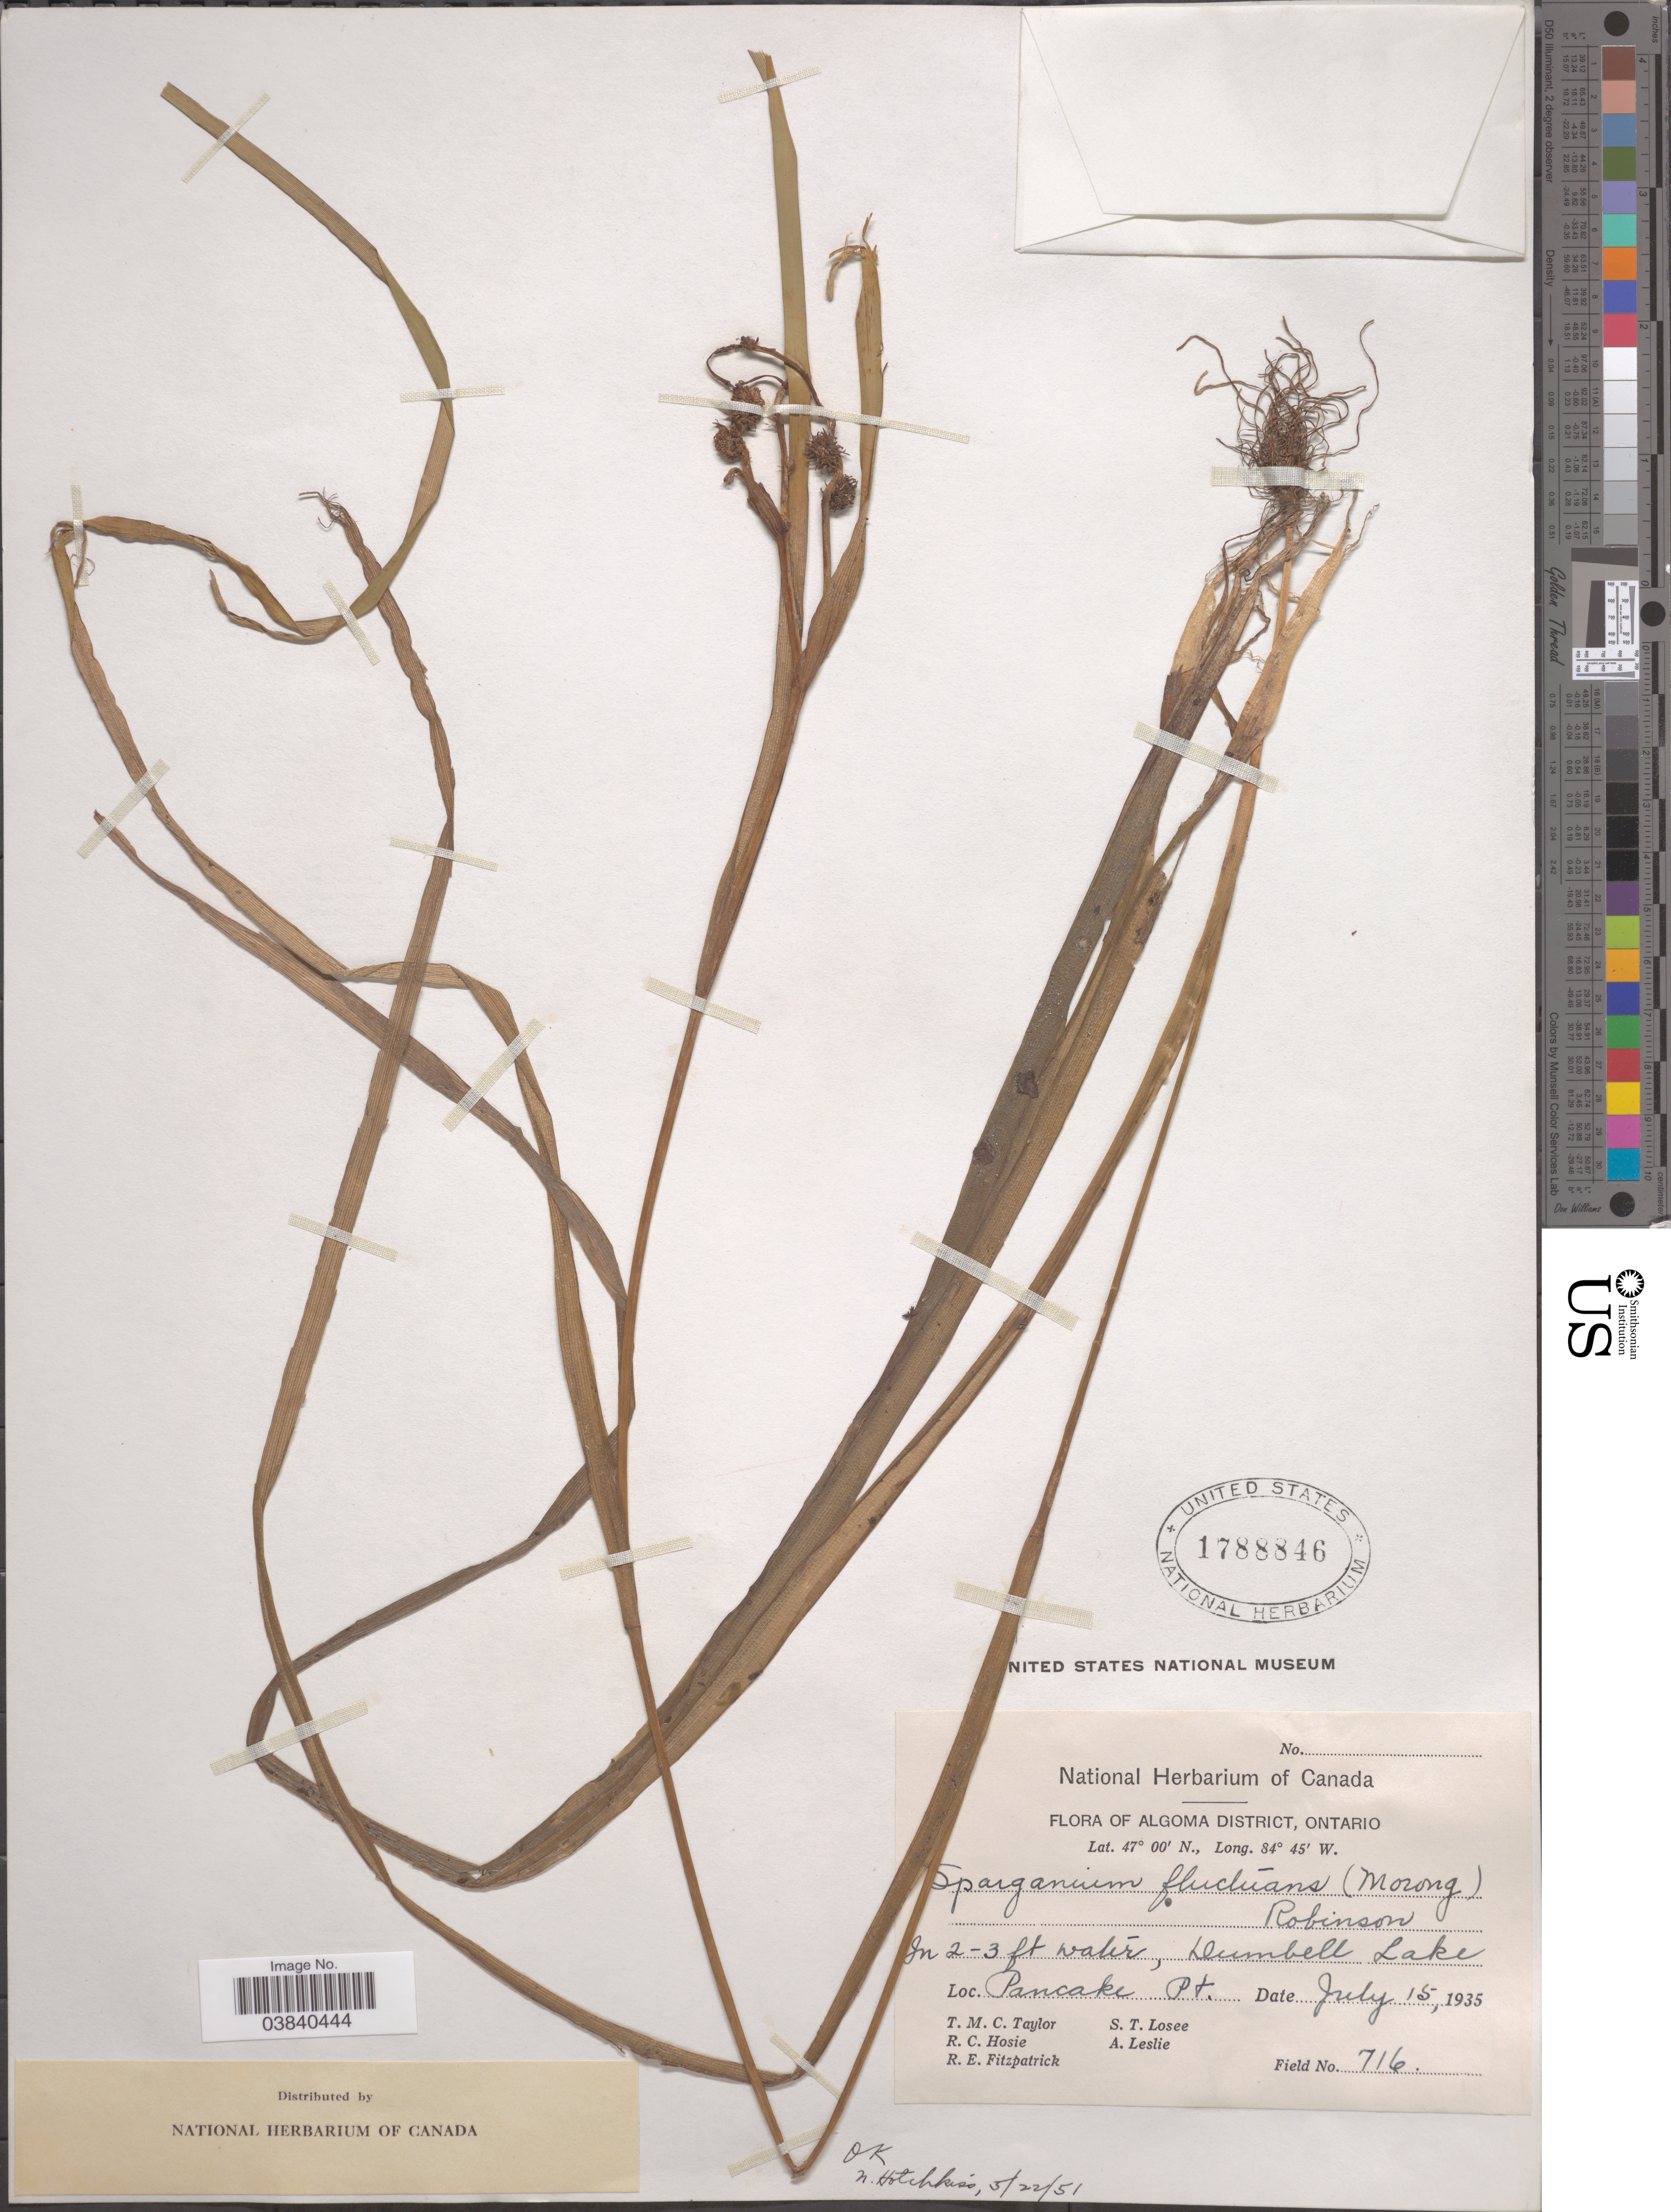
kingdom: Plantae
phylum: Tracheophyta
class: Liliopsida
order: Poales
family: Typhaceae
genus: Sparganium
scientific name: Sparganium fluctuans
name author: (Engelm.) B.L. Rob.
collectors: T. M. C. Taylor, R. Hosie, R. Fitzpatrick, S. Losee & A. Leslie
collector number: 716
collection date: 1935-07-15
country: Canada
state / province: Ontario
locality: Algoma District. Dumbell Lake. Pancake Pt.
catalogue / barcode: US 1788846